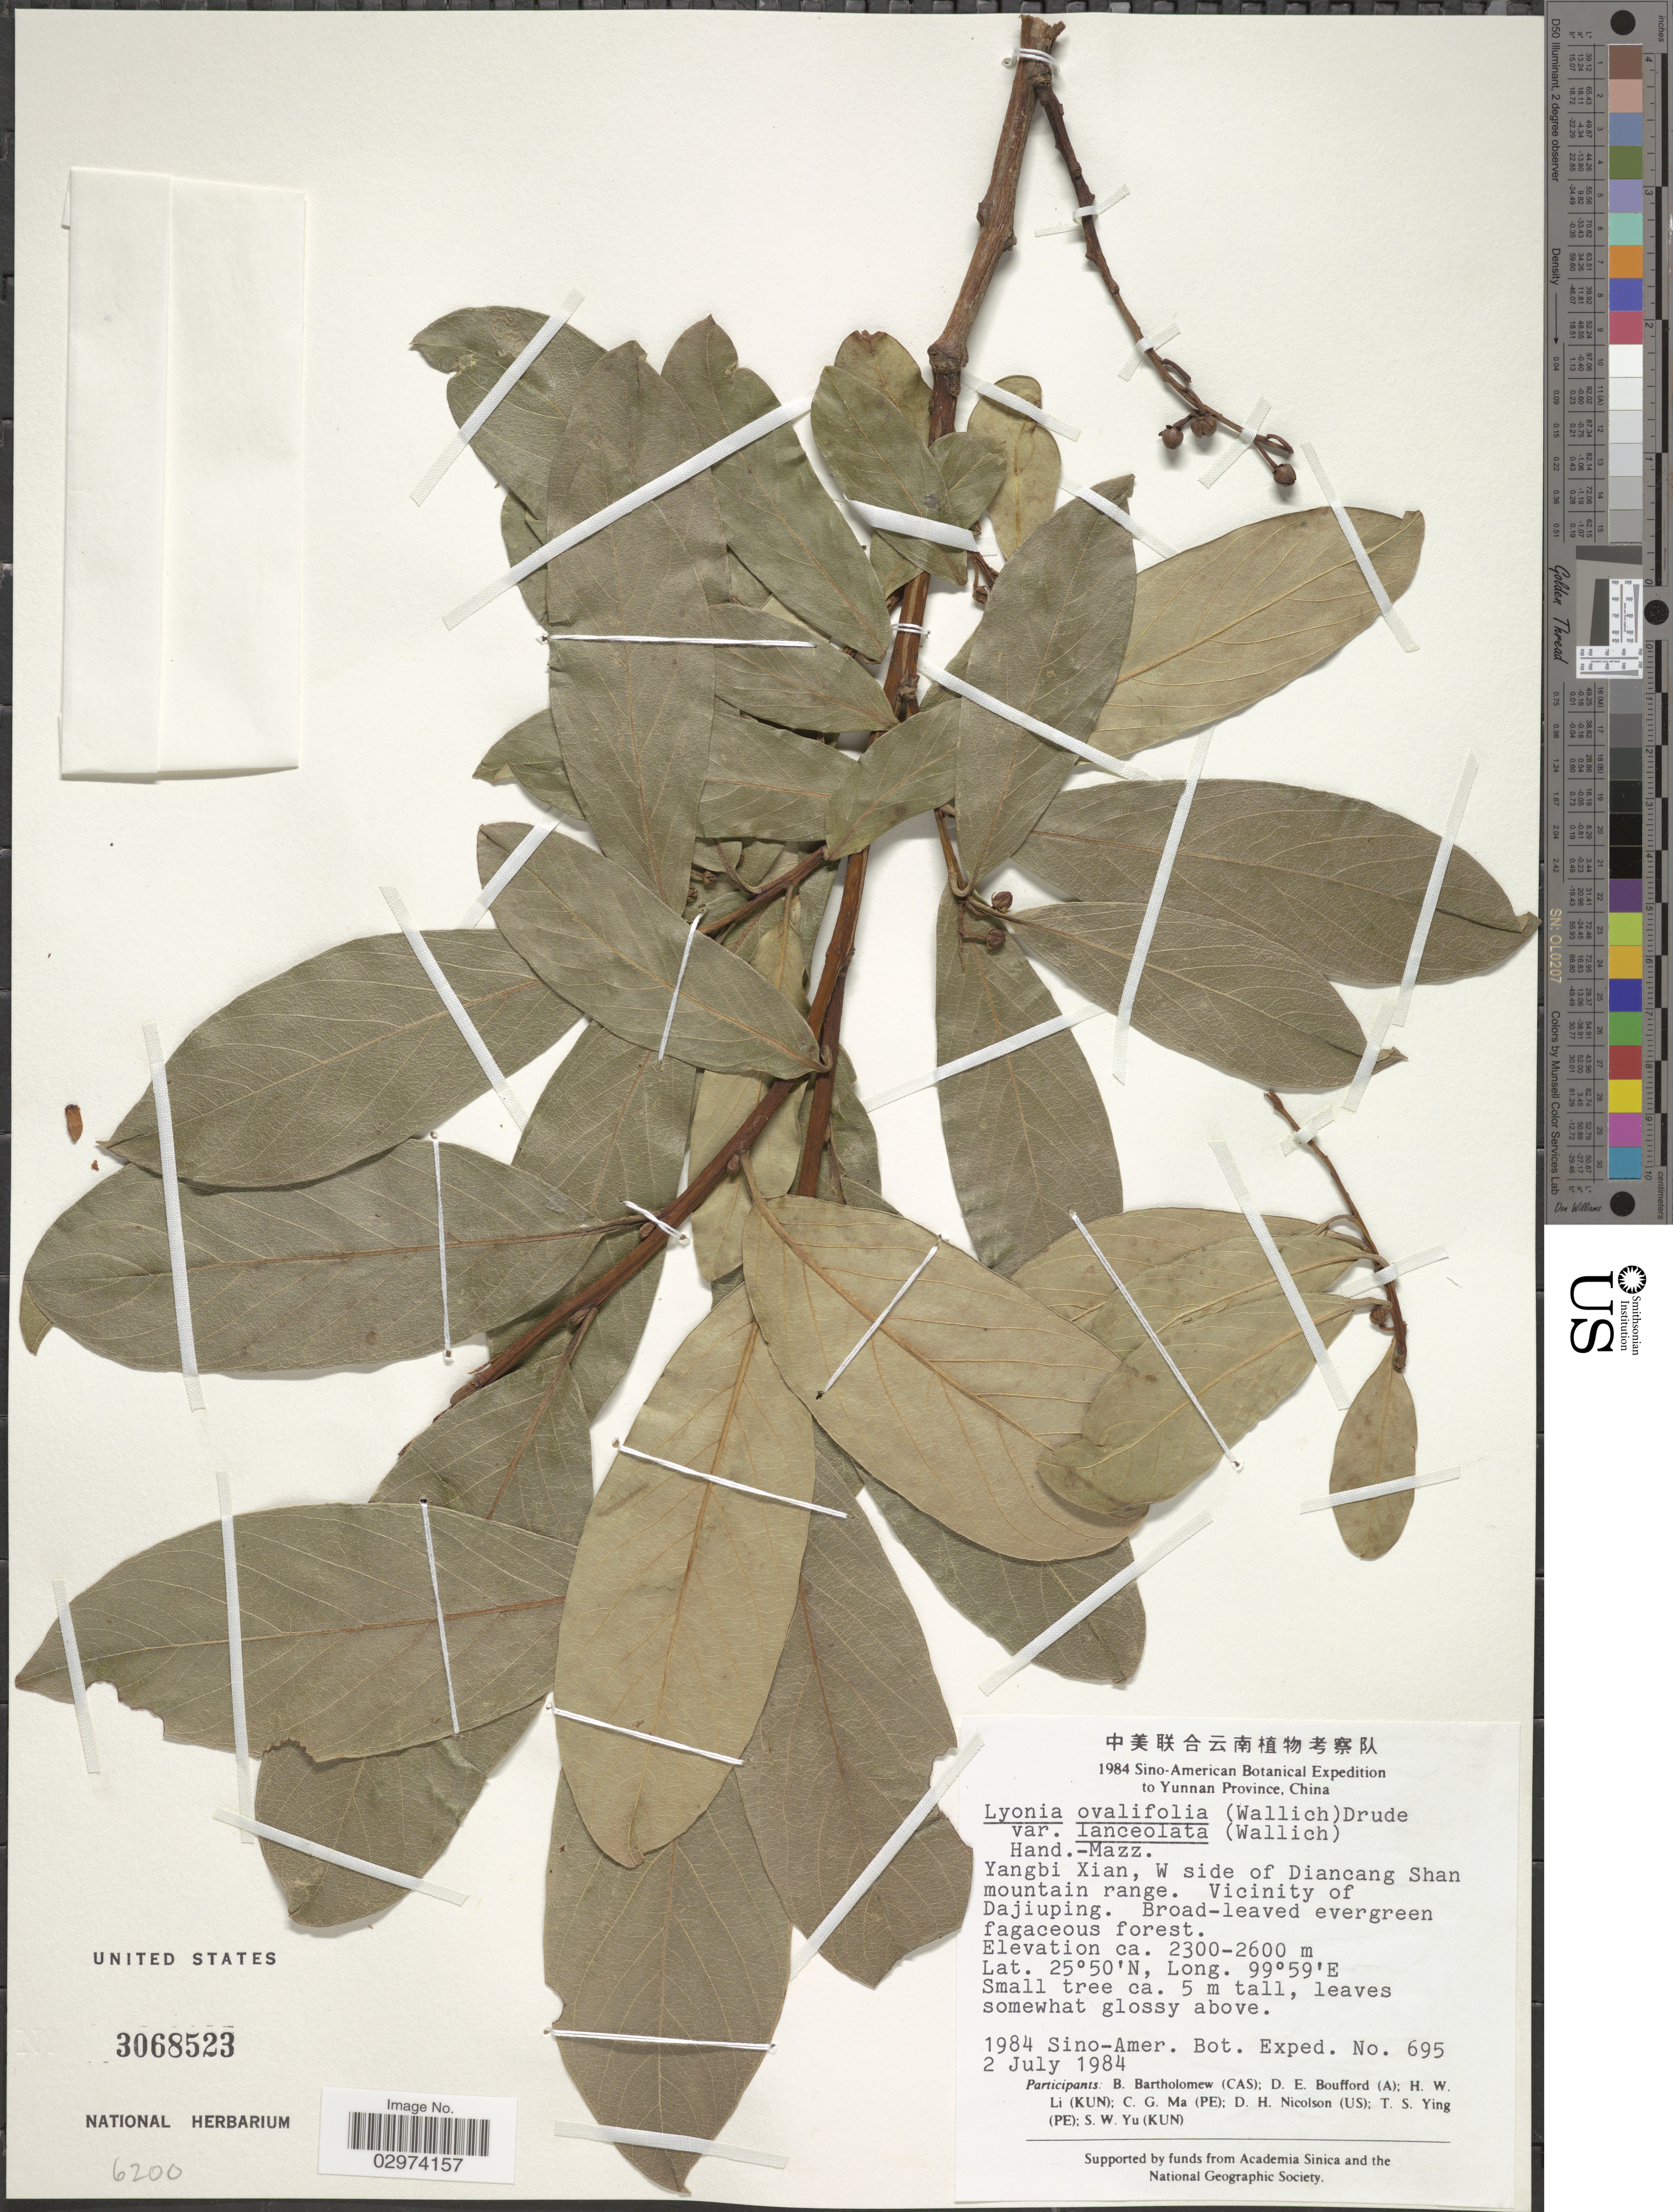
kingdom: Plantae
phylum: Tracheophyta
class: Magnoliopsida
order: Ericales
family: Ericaceae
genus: Lyonia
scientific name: Lyonia ovalifolia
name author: (Wall.) Drude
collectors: Sino-Amer. Bot. Exped. 1984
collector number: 695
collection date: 1984-07-02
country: China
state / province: Yunnan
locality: Yunnan Province. Yangbi Xian, W side of Diancang Shan mountain range. Vicinity of Dajiuping.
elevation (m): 2300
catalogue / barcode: US 3068523